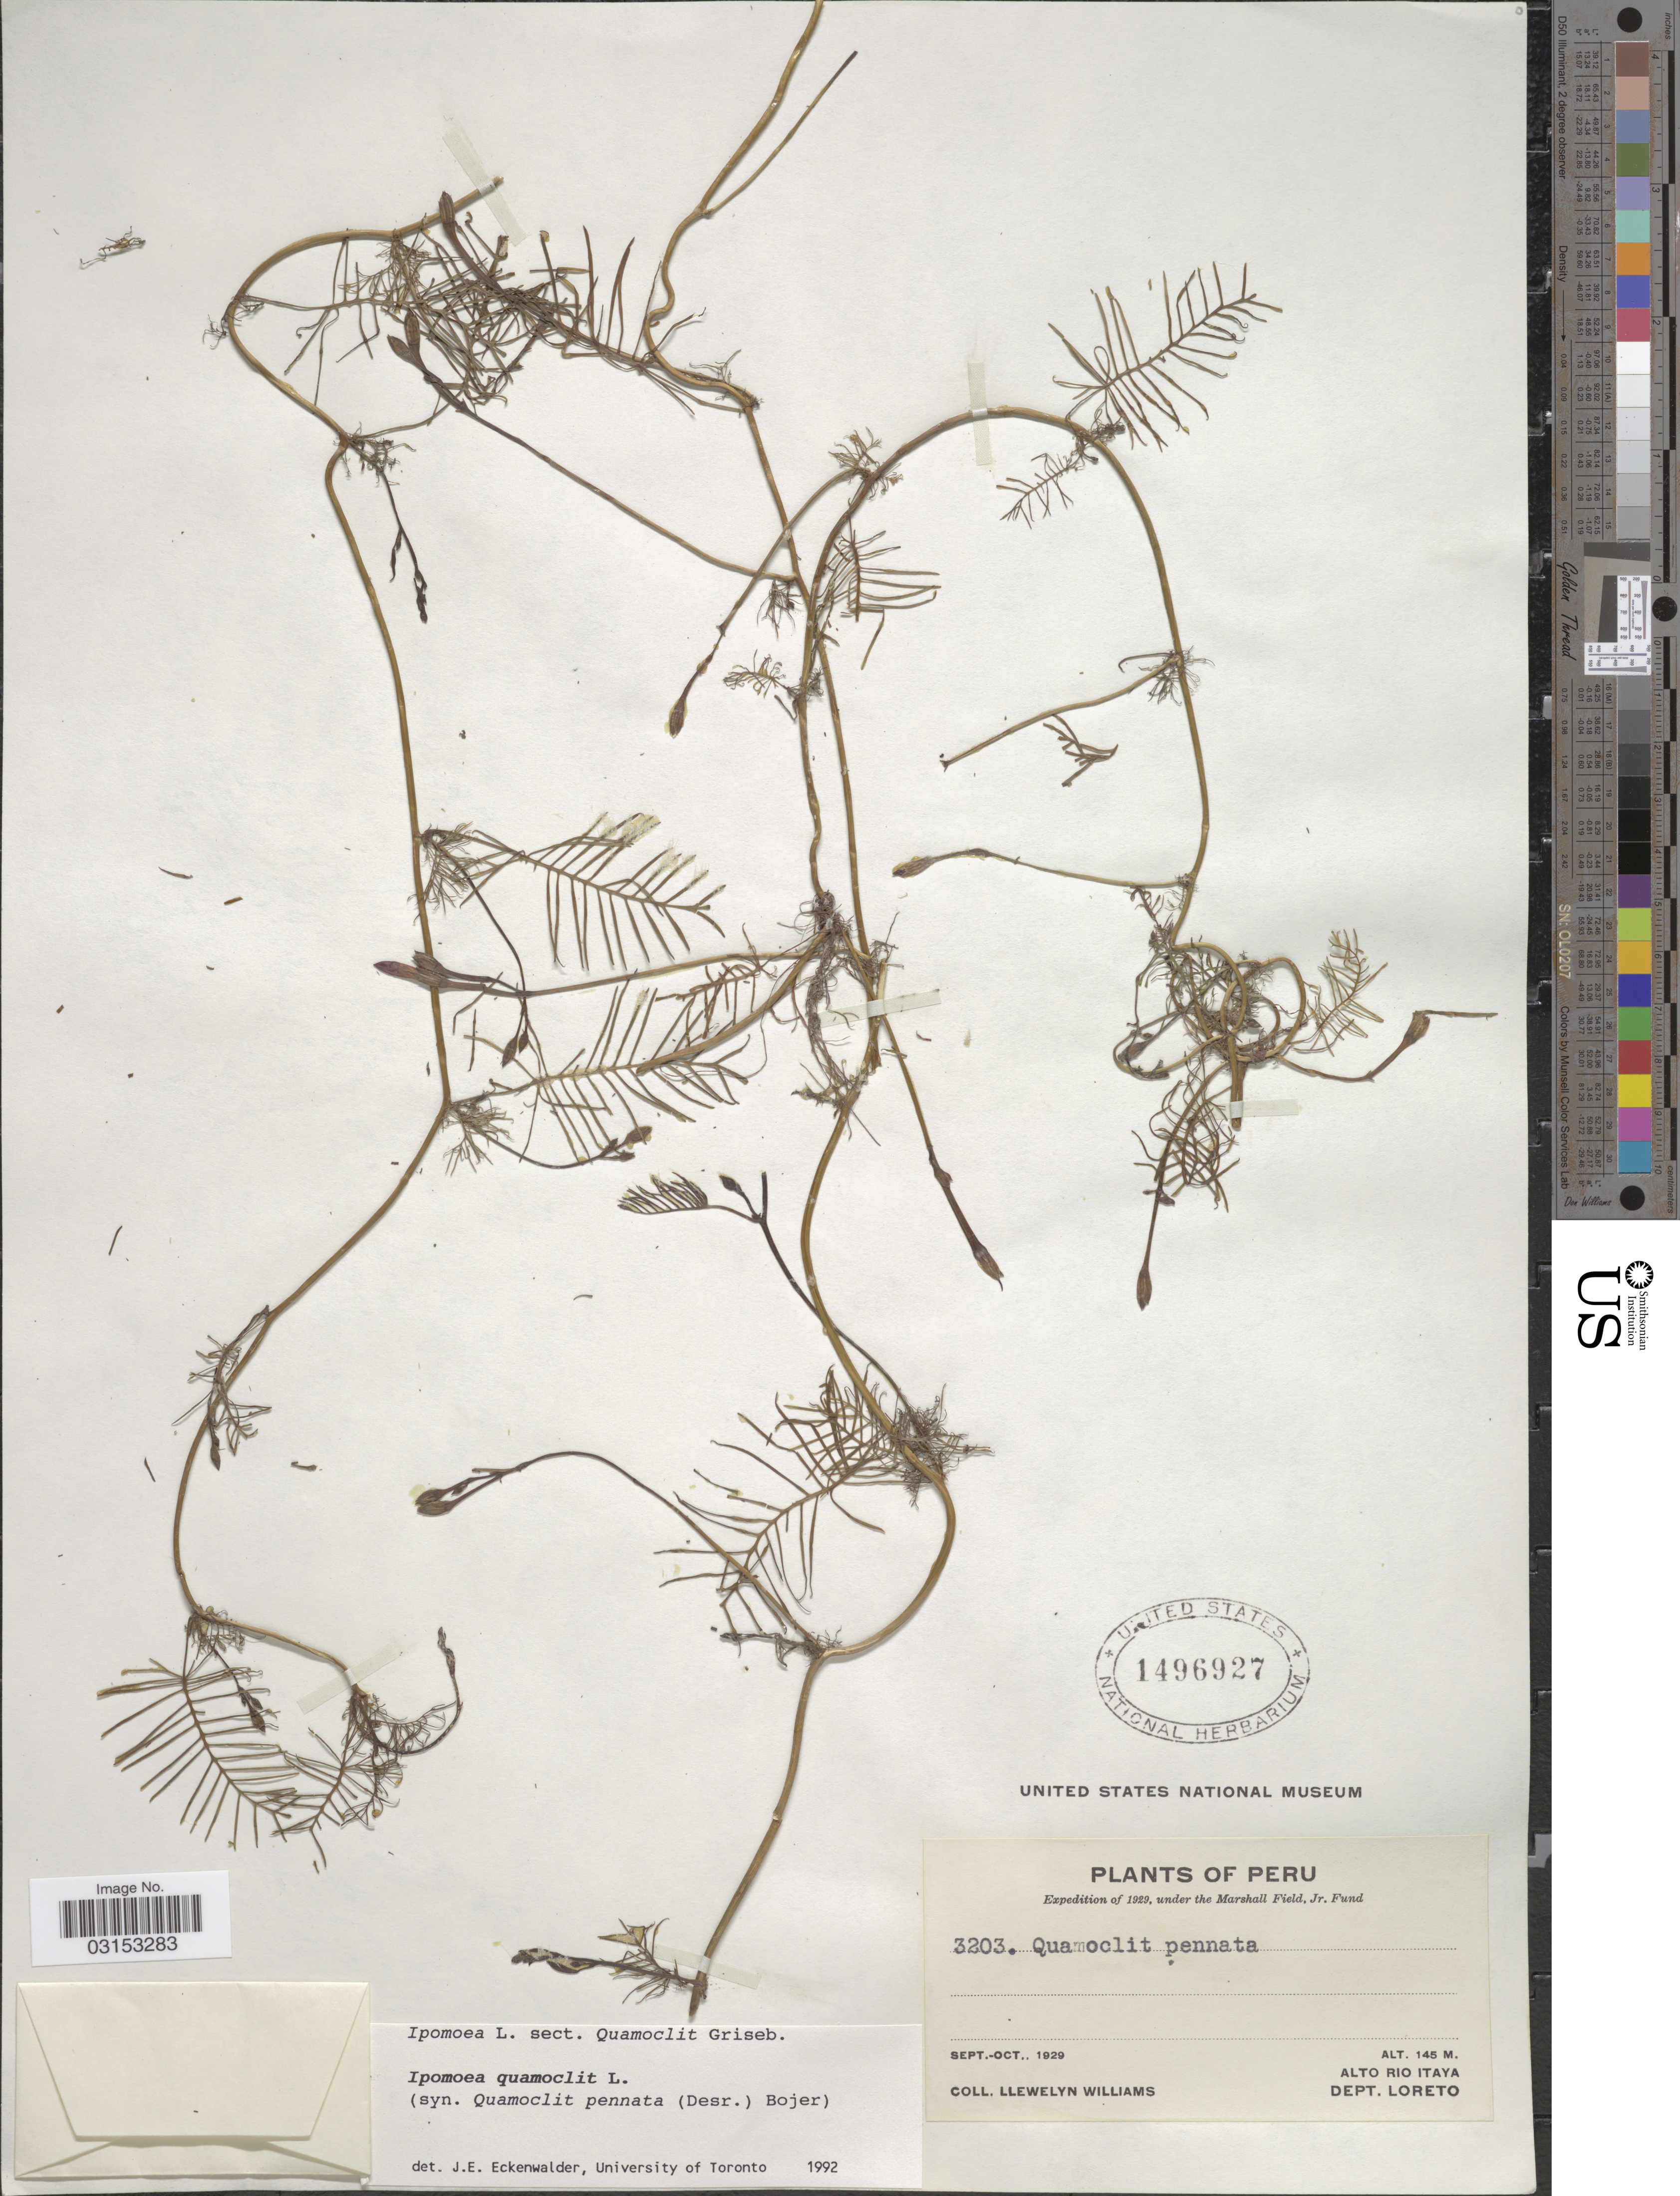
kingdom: Plantae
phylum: Tracheophyta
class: Magnoliopsida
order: Solanales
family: Convolvulaceae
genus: Ipomoea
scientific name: Ipomoea quamoclit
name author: L.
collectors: Ll. Williams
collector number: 3203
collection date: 1929-09/1929-10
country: Peru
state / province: Loreto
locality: Alto Rio Itaya. Dept. Loreto.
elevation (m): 145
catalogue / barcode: US 1496927